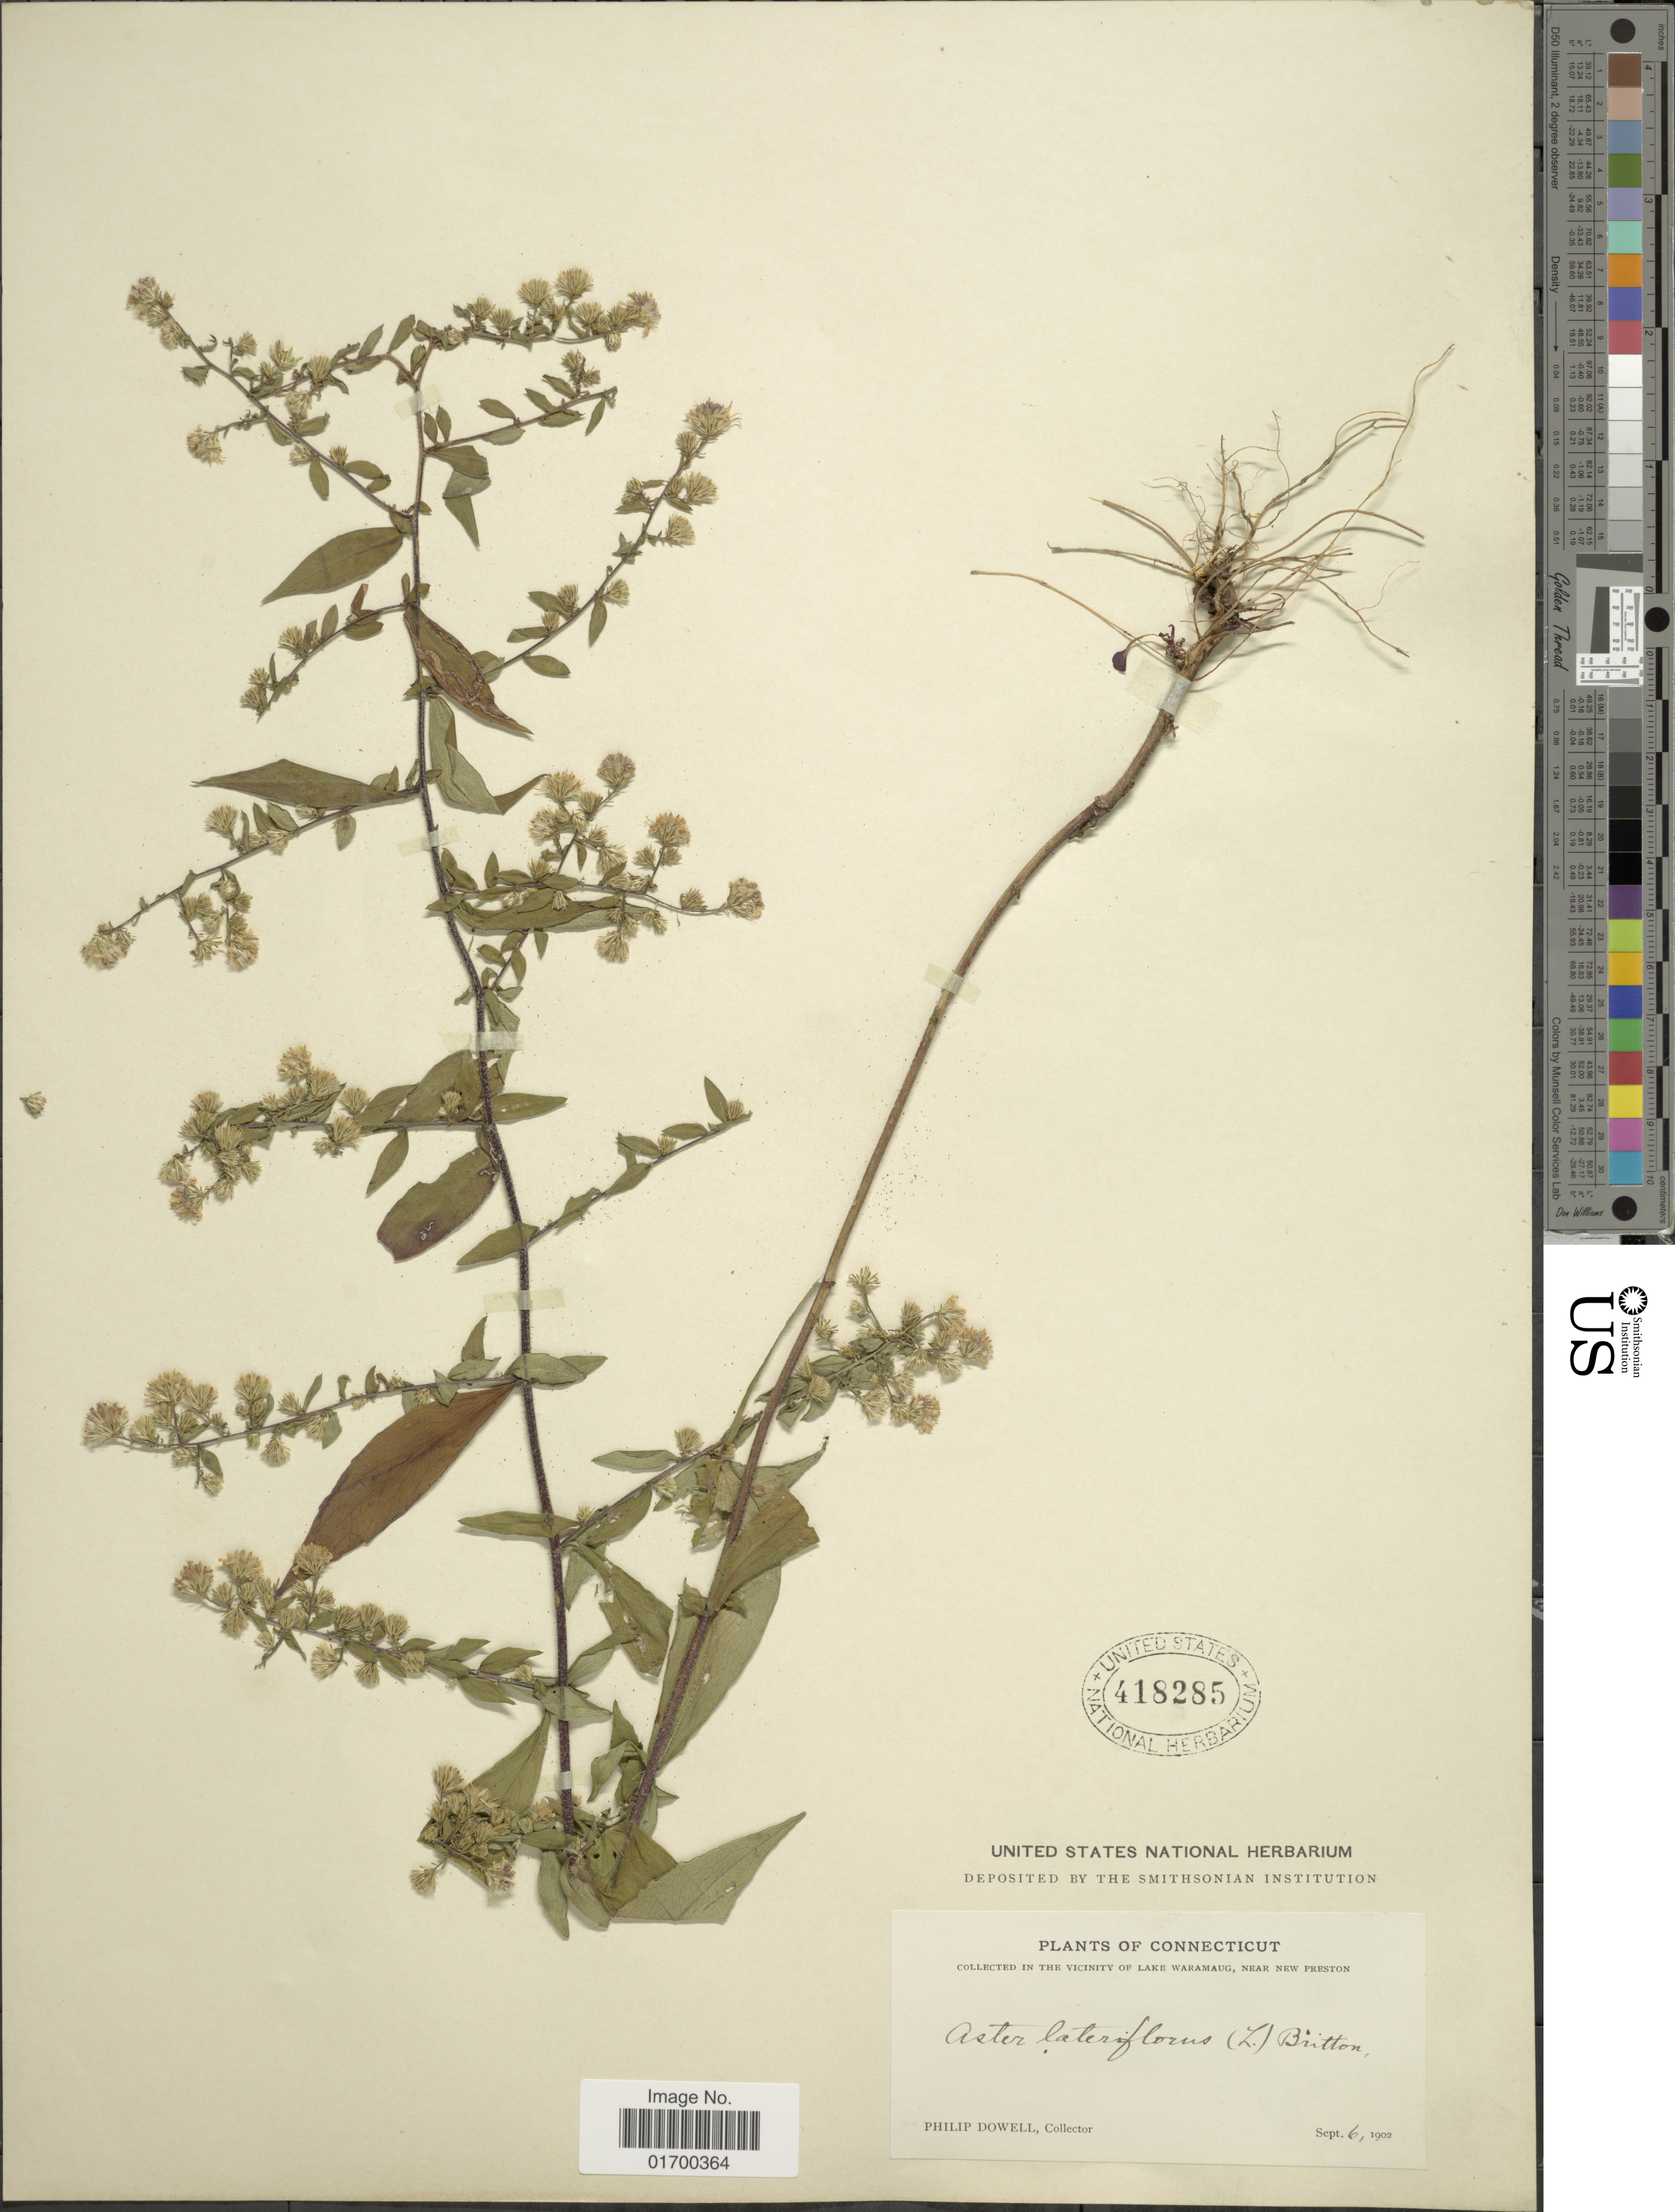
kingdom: Plantae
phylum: Tracheophyta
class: Magnoliopsida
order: Asterales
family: Asteraceae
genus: Symphyotrichum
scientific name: Symphyotrichum lateriflorum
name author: (L.) Á. Löve & D. Löve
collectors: P. Dowell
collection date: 1902-09-06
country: United States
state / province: Connecticut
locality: In the Vicinity of Lake Waramaug, near new Preston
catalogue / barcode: US 418285